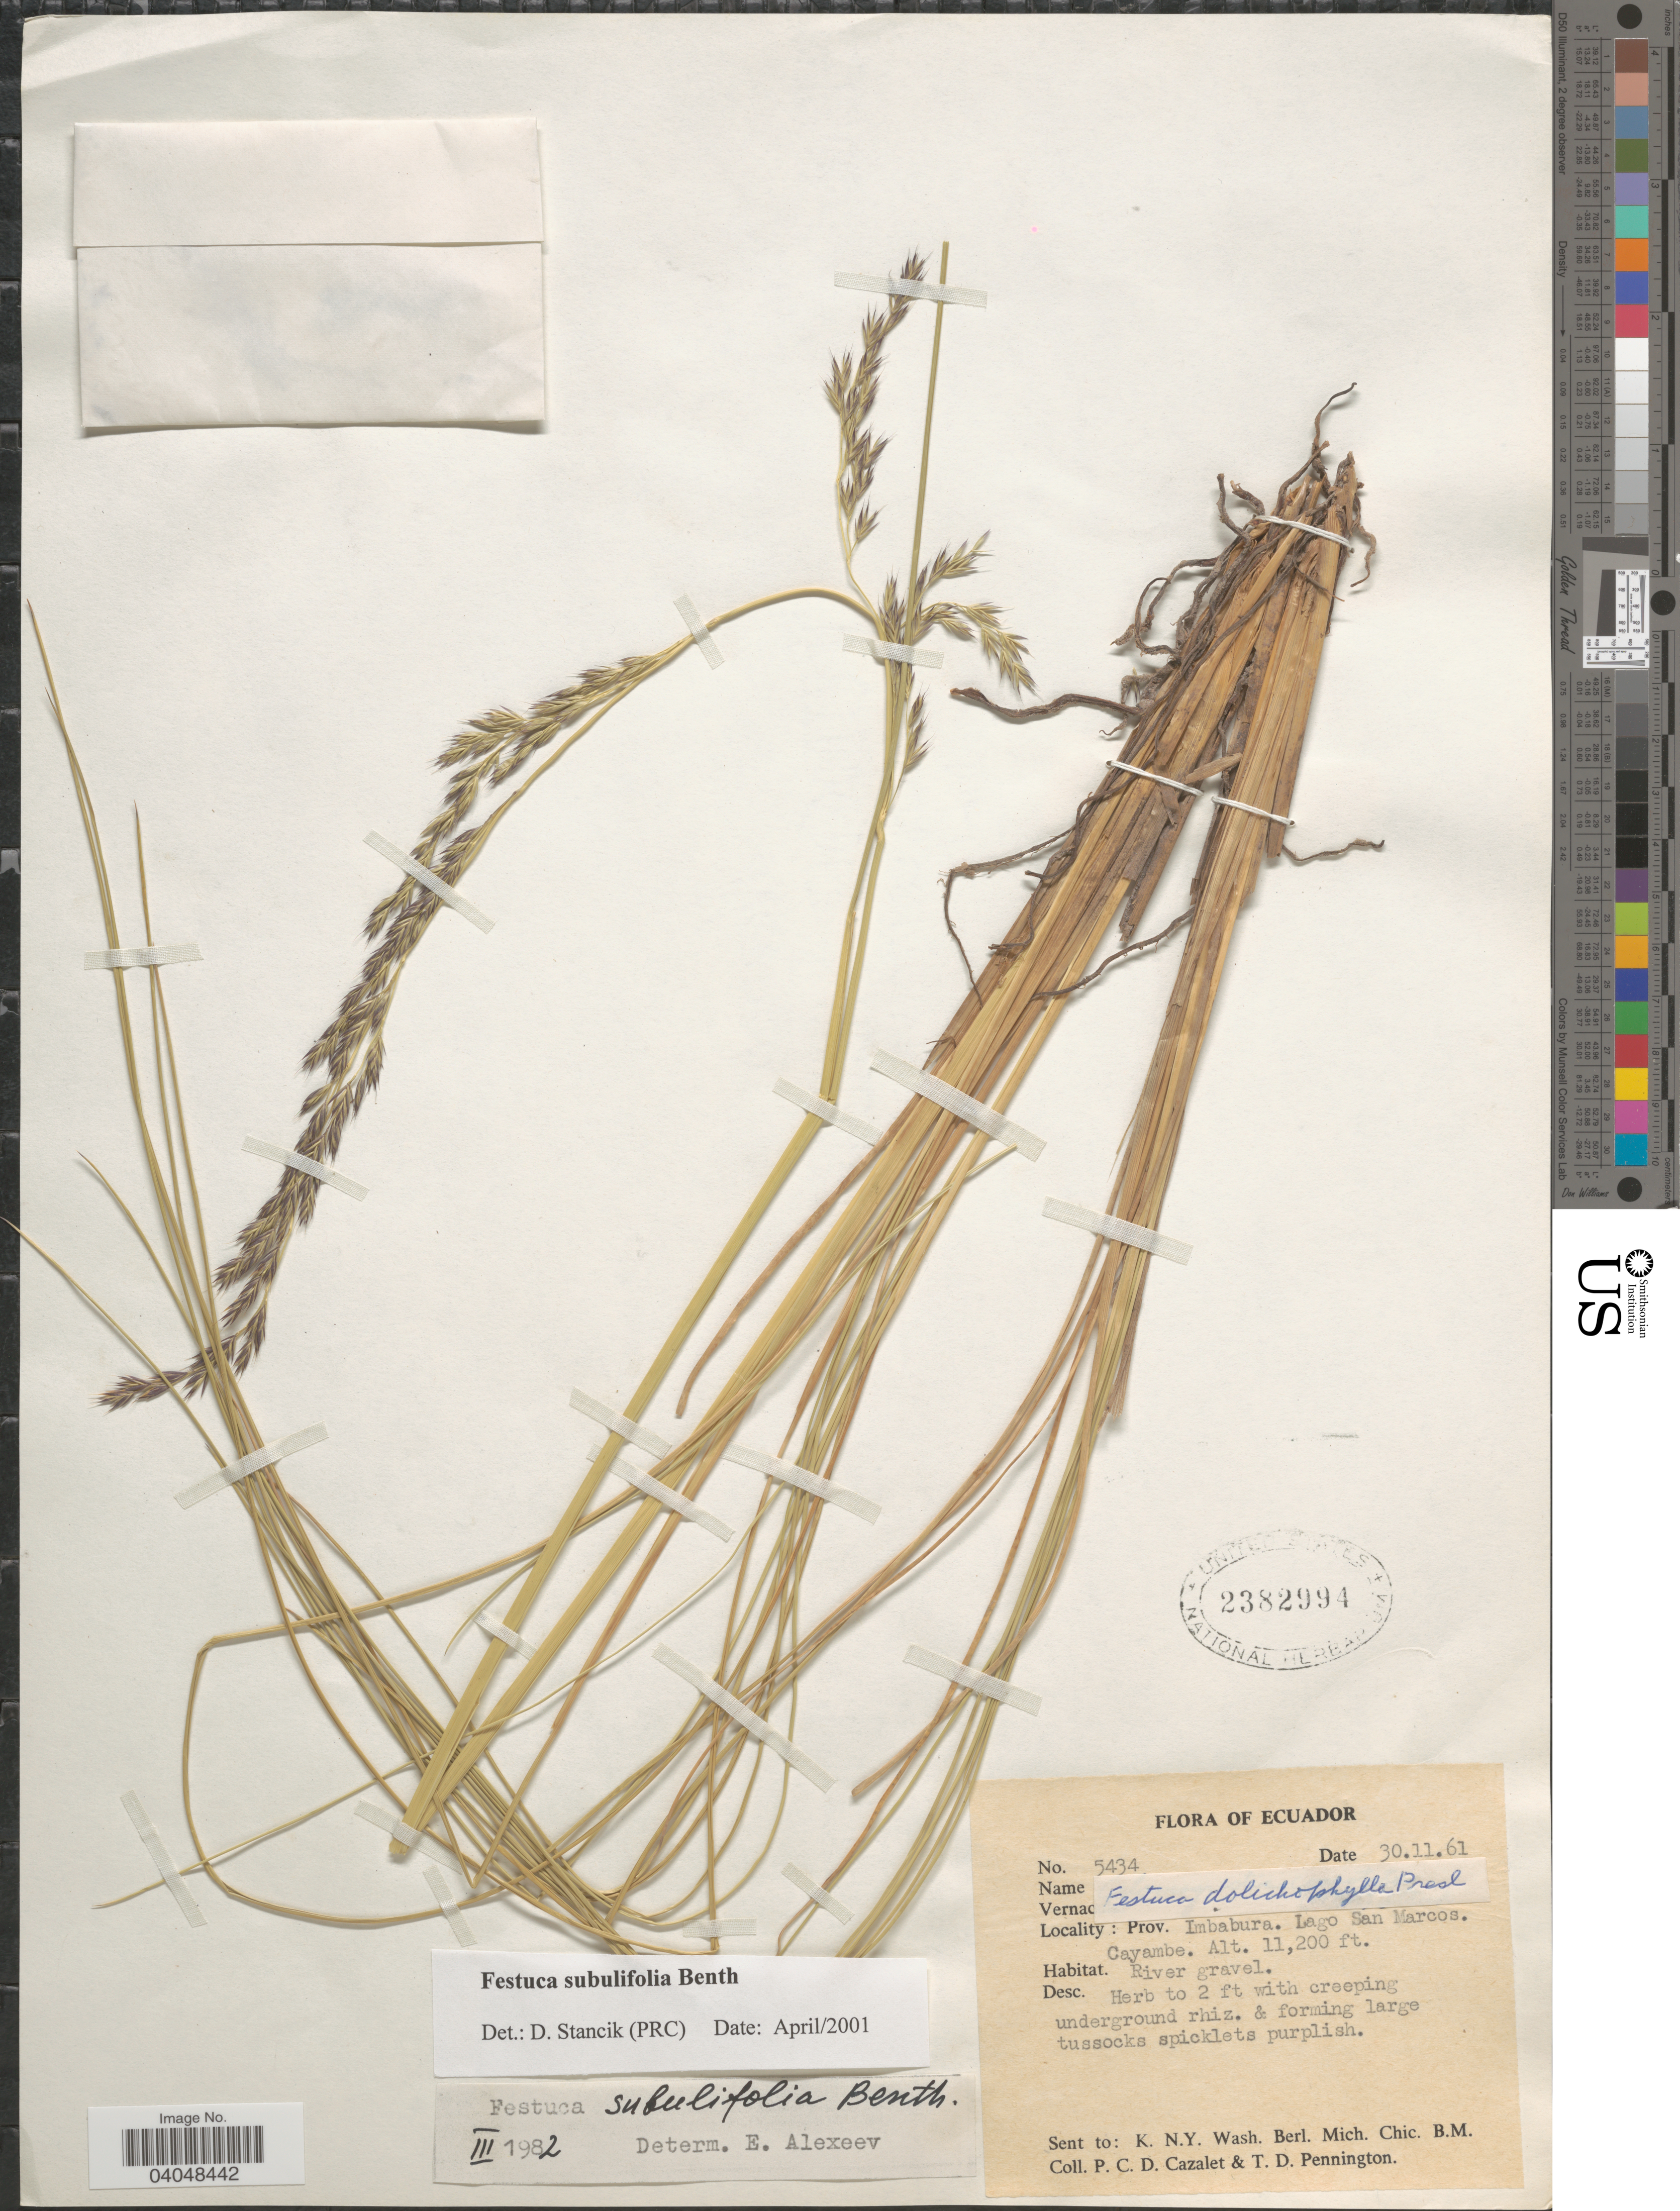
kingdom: Plantae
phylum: Tracheophyta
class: Liliopsida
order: Poales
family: Poaceae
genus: Festuca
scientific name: Festuca subulifolia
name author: Benth.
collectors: P. C. D. Cazalet & T. D. Pennington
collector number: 5434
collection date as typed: Transcribed d/m/y: 30/11/61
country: Ecuador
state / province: Imbabura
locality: Lago San Marcos. Cayambe.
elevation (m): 3414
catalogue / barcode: US 2382994